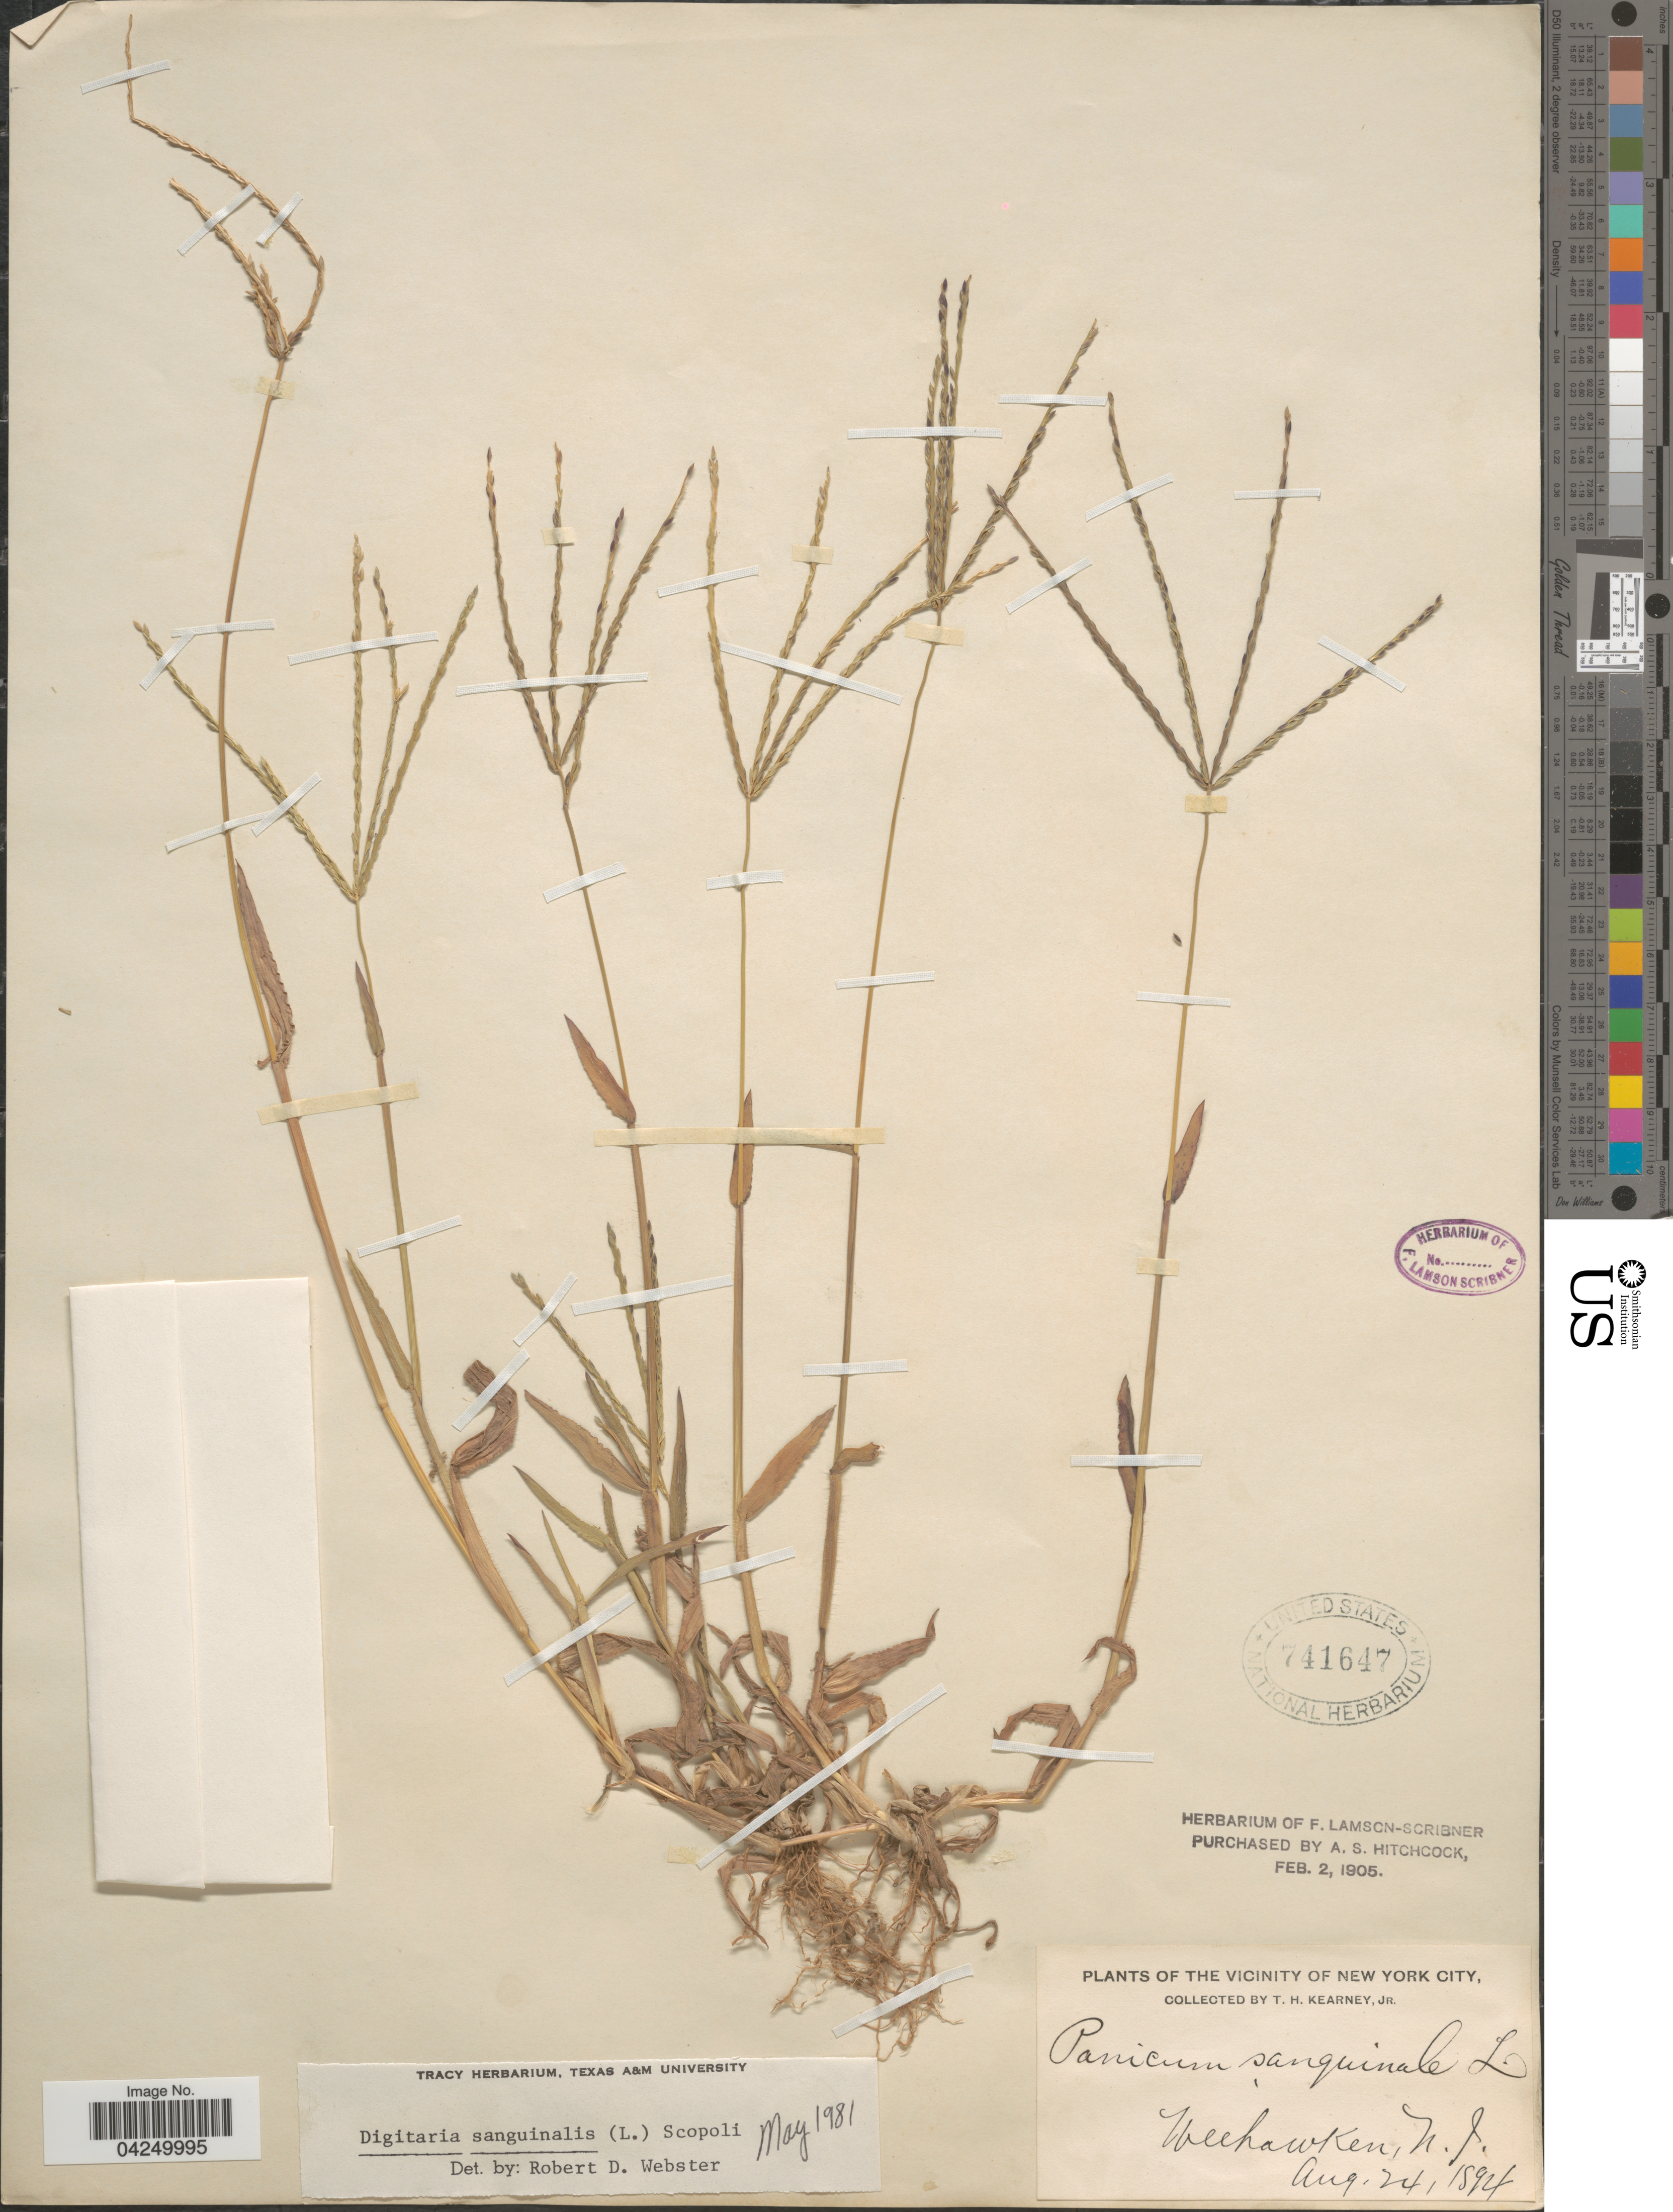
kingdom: Plantae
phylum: Tracheophyta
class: Liliopsida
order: Poales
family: Poaceae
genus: Digitaria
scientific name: Digitaria sanguinalis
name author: (L.) Scop.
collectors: T. H. Kearney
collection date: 1894-08-24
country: United States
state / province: New Jersey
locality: The Vicinity of New York City. Weehawken.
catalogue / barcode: US 741647